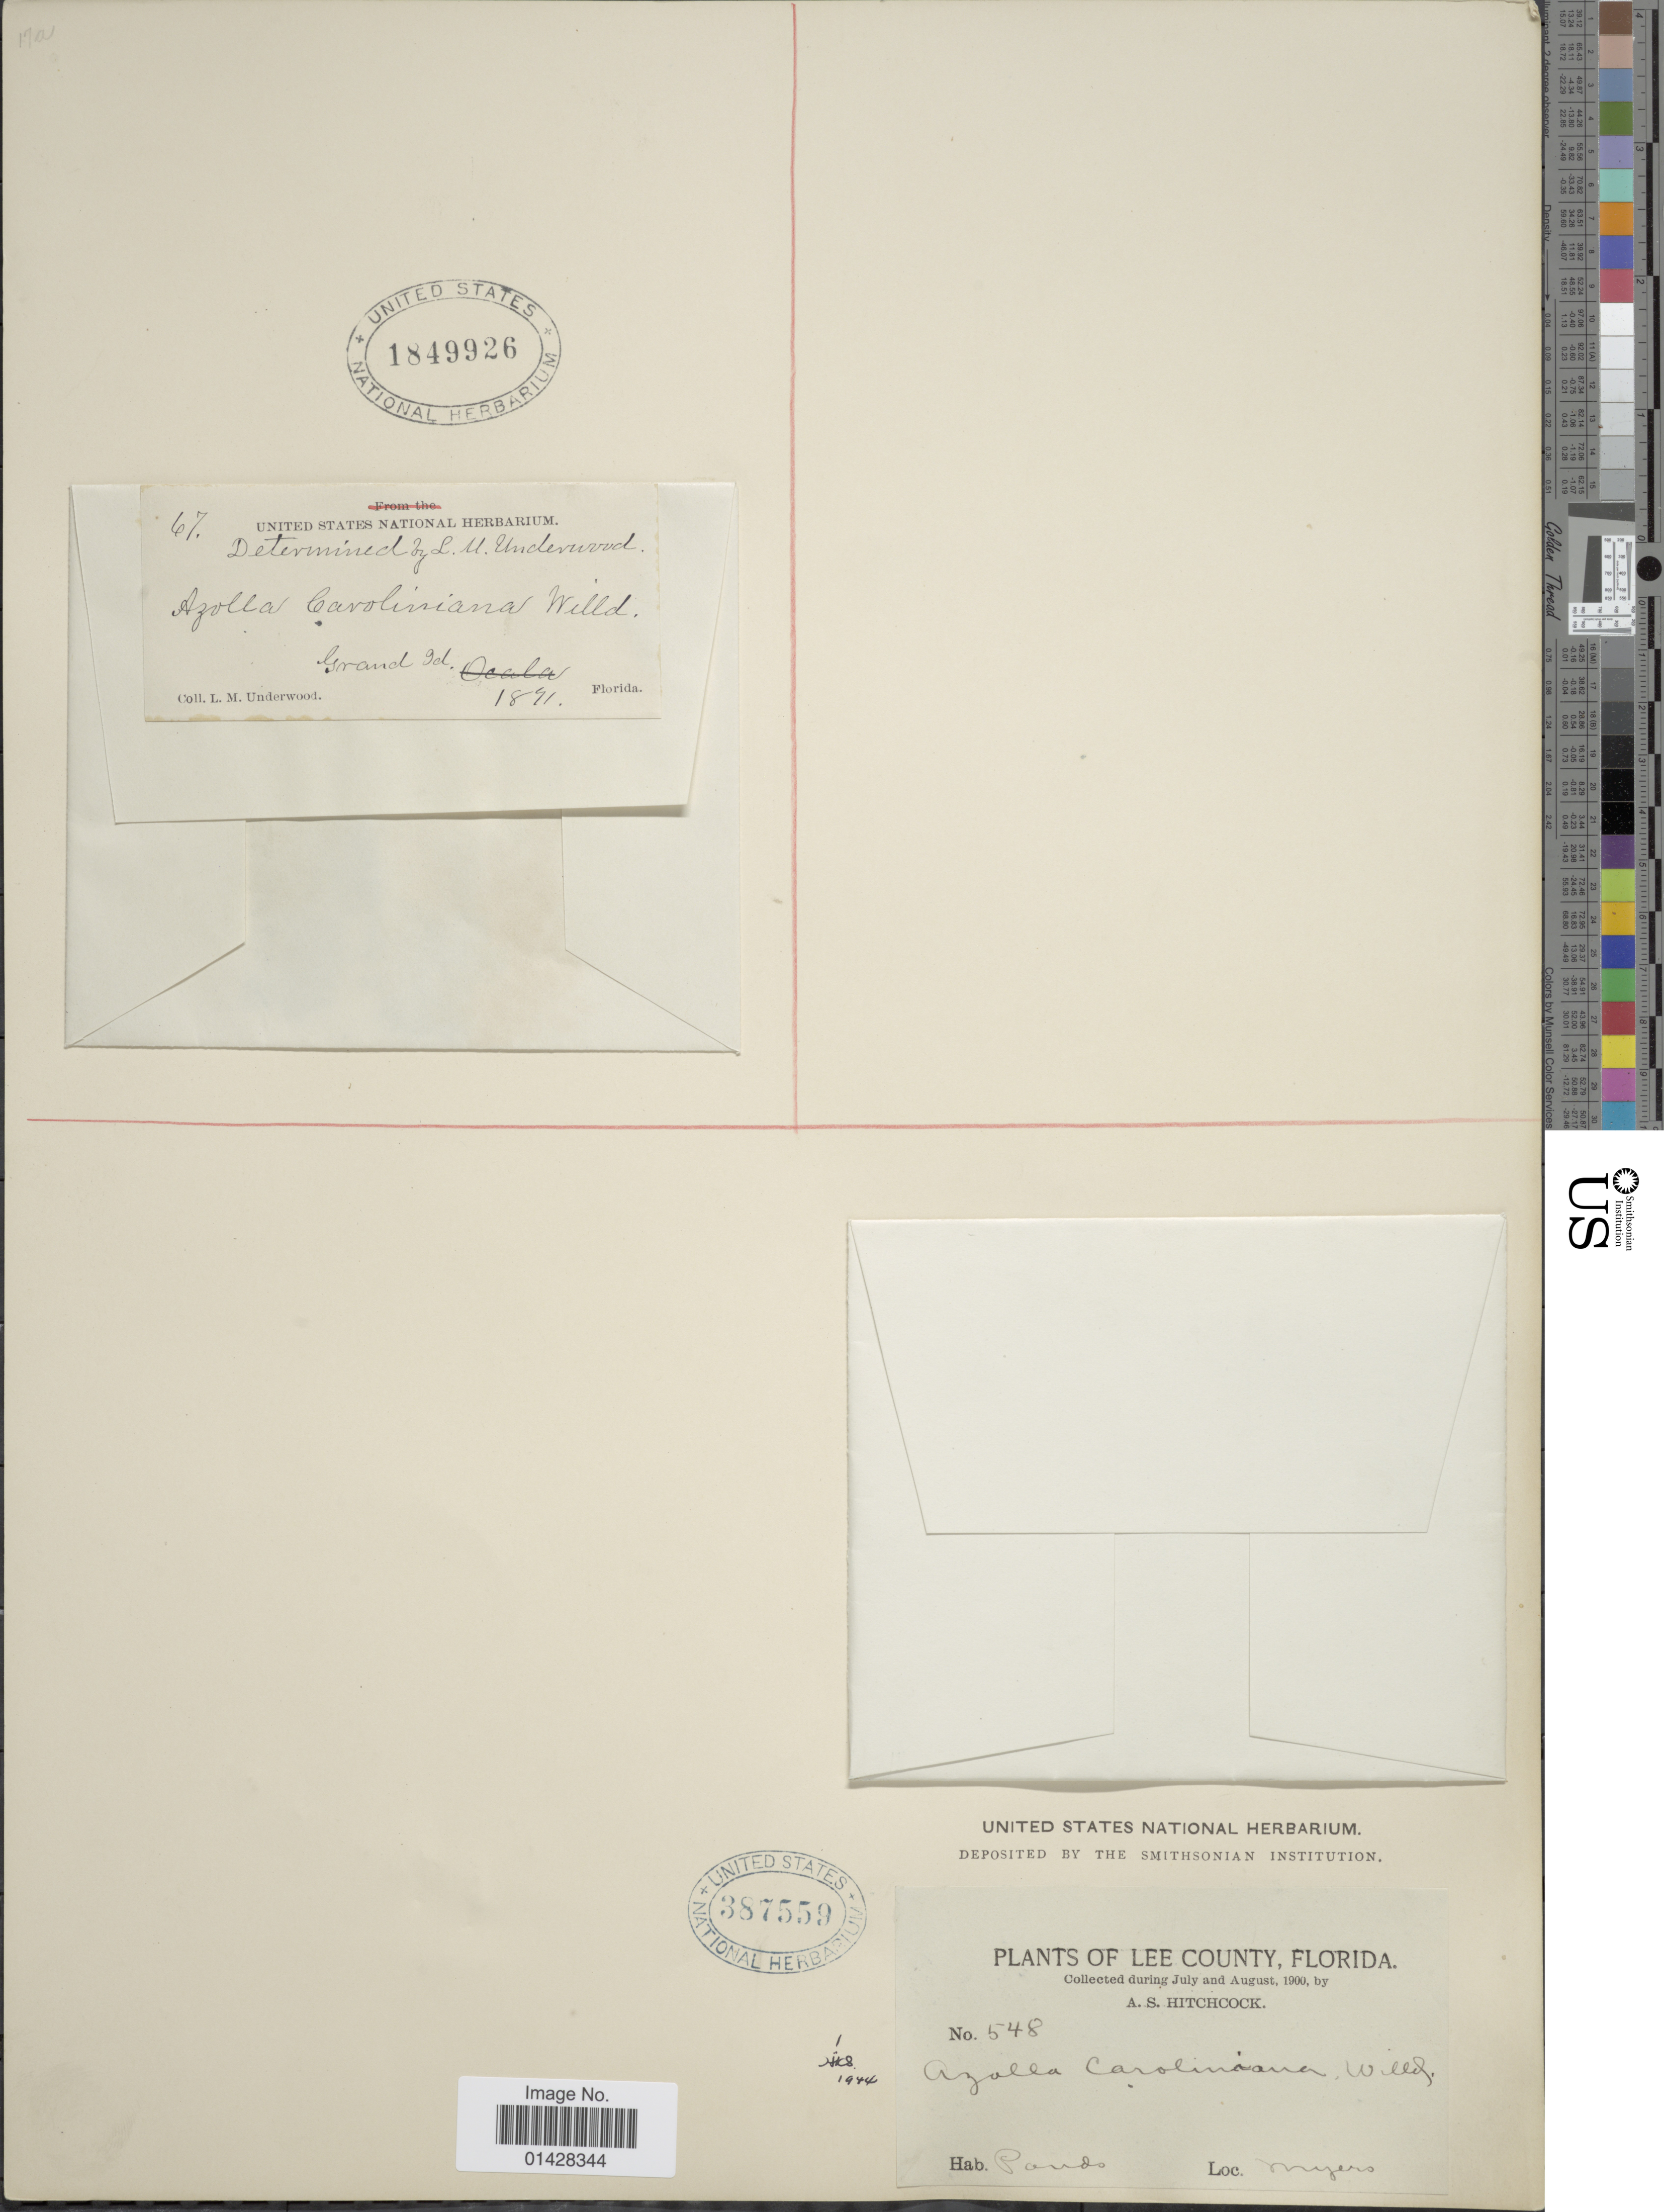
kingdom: Plantae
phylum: Tracheophyta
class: Polypodiopsida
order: Salviniales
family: Salviniaceae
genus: Azolla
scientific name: Azolla caroliniana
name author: Willd.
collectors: L. M. Underwood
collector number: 67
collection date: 1891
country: United States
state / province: Florida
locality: Grand Id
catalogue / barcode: US 1849926-2